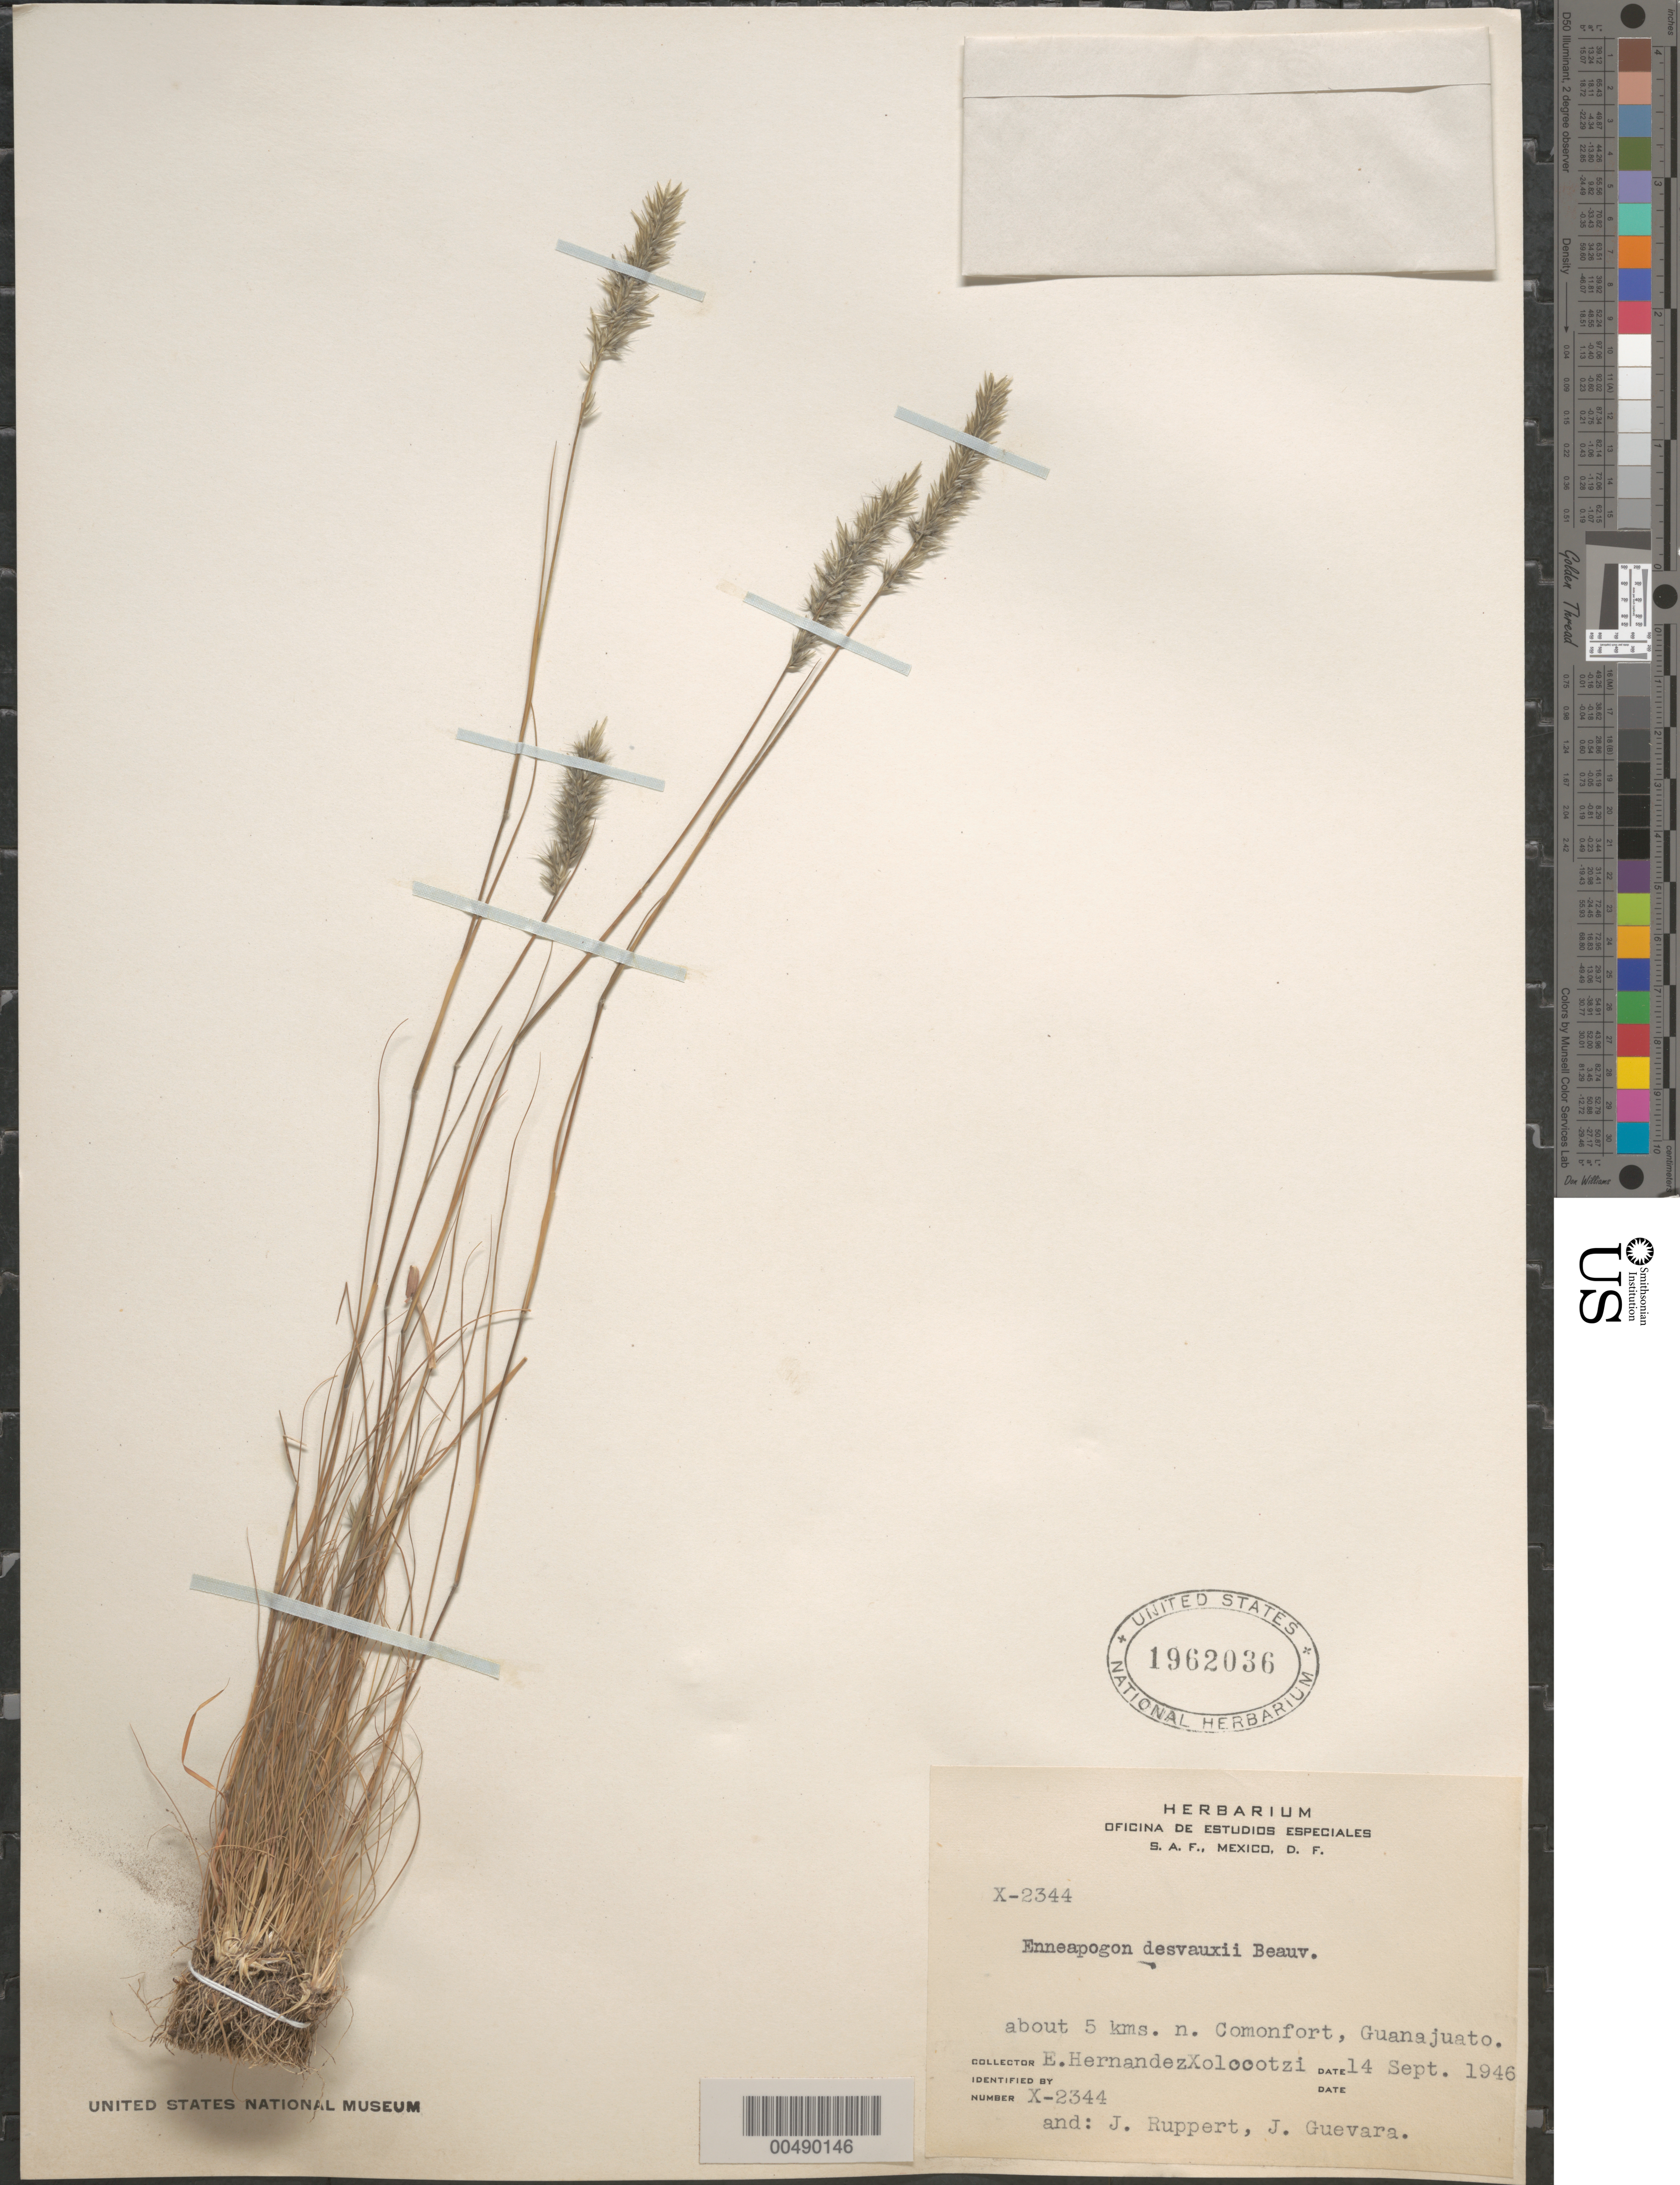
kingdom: Plantae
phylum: Tracheophyta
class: Liliopsida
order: Poales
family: Poaceae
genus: Enneapogon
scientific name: Enneapogon desvauxii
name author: P. Beauv.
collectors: E. I. Hernández-X., J. Ruppert & J. Guevara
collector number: X-2344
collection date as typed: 14 Sep 1946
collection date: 1946-09-14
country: Mexico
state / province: Guanajuato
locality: About 5 km N Comonfort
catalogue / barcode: US 1962036